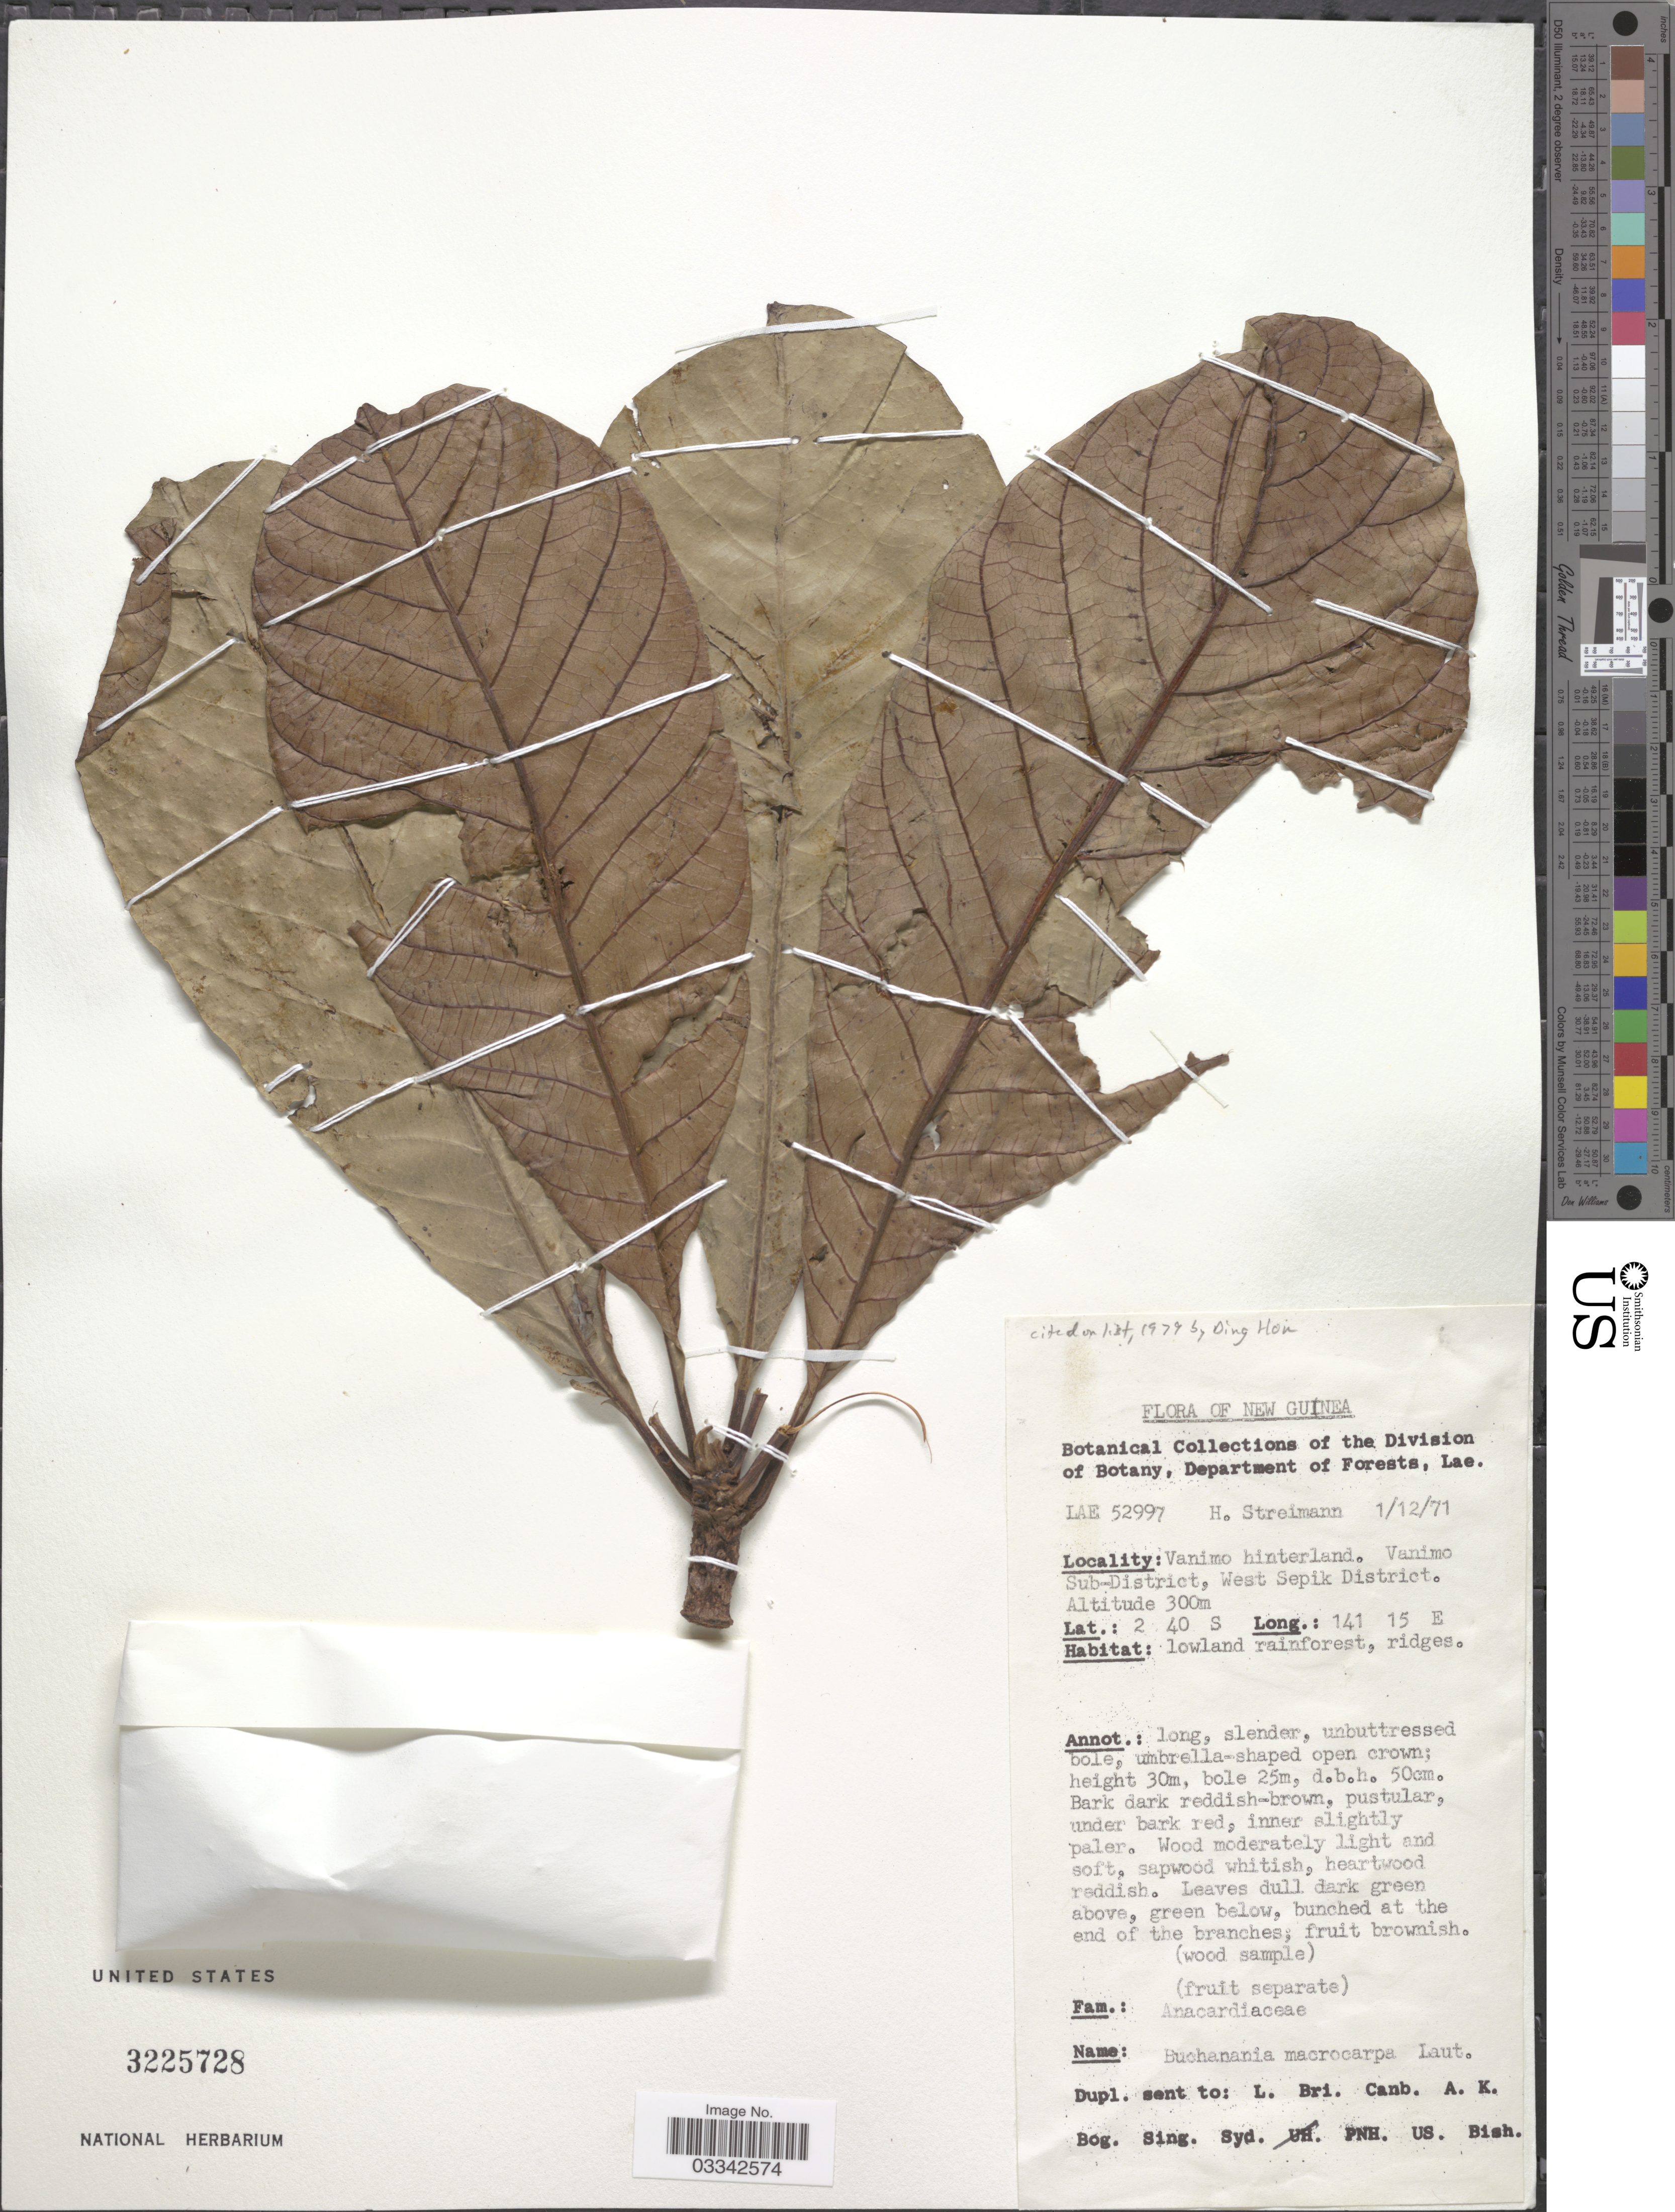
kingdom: Plantae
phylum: Tracheophyta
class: Magnoliopsida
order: Sapindales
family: Anacardiaceae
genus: Buchanania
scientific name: Buchanania macrocarpa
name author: Lauterb.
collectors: H. Streimann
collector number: LAE 52997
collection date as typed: Transcribed d/m/y: 1/12/71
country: Papua New Guinea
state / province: Sandaun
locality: New Guinea. Vanimo hinterland. Vanimo Sub-District, West Sepik District.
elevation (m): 300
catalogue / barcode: US 3225728